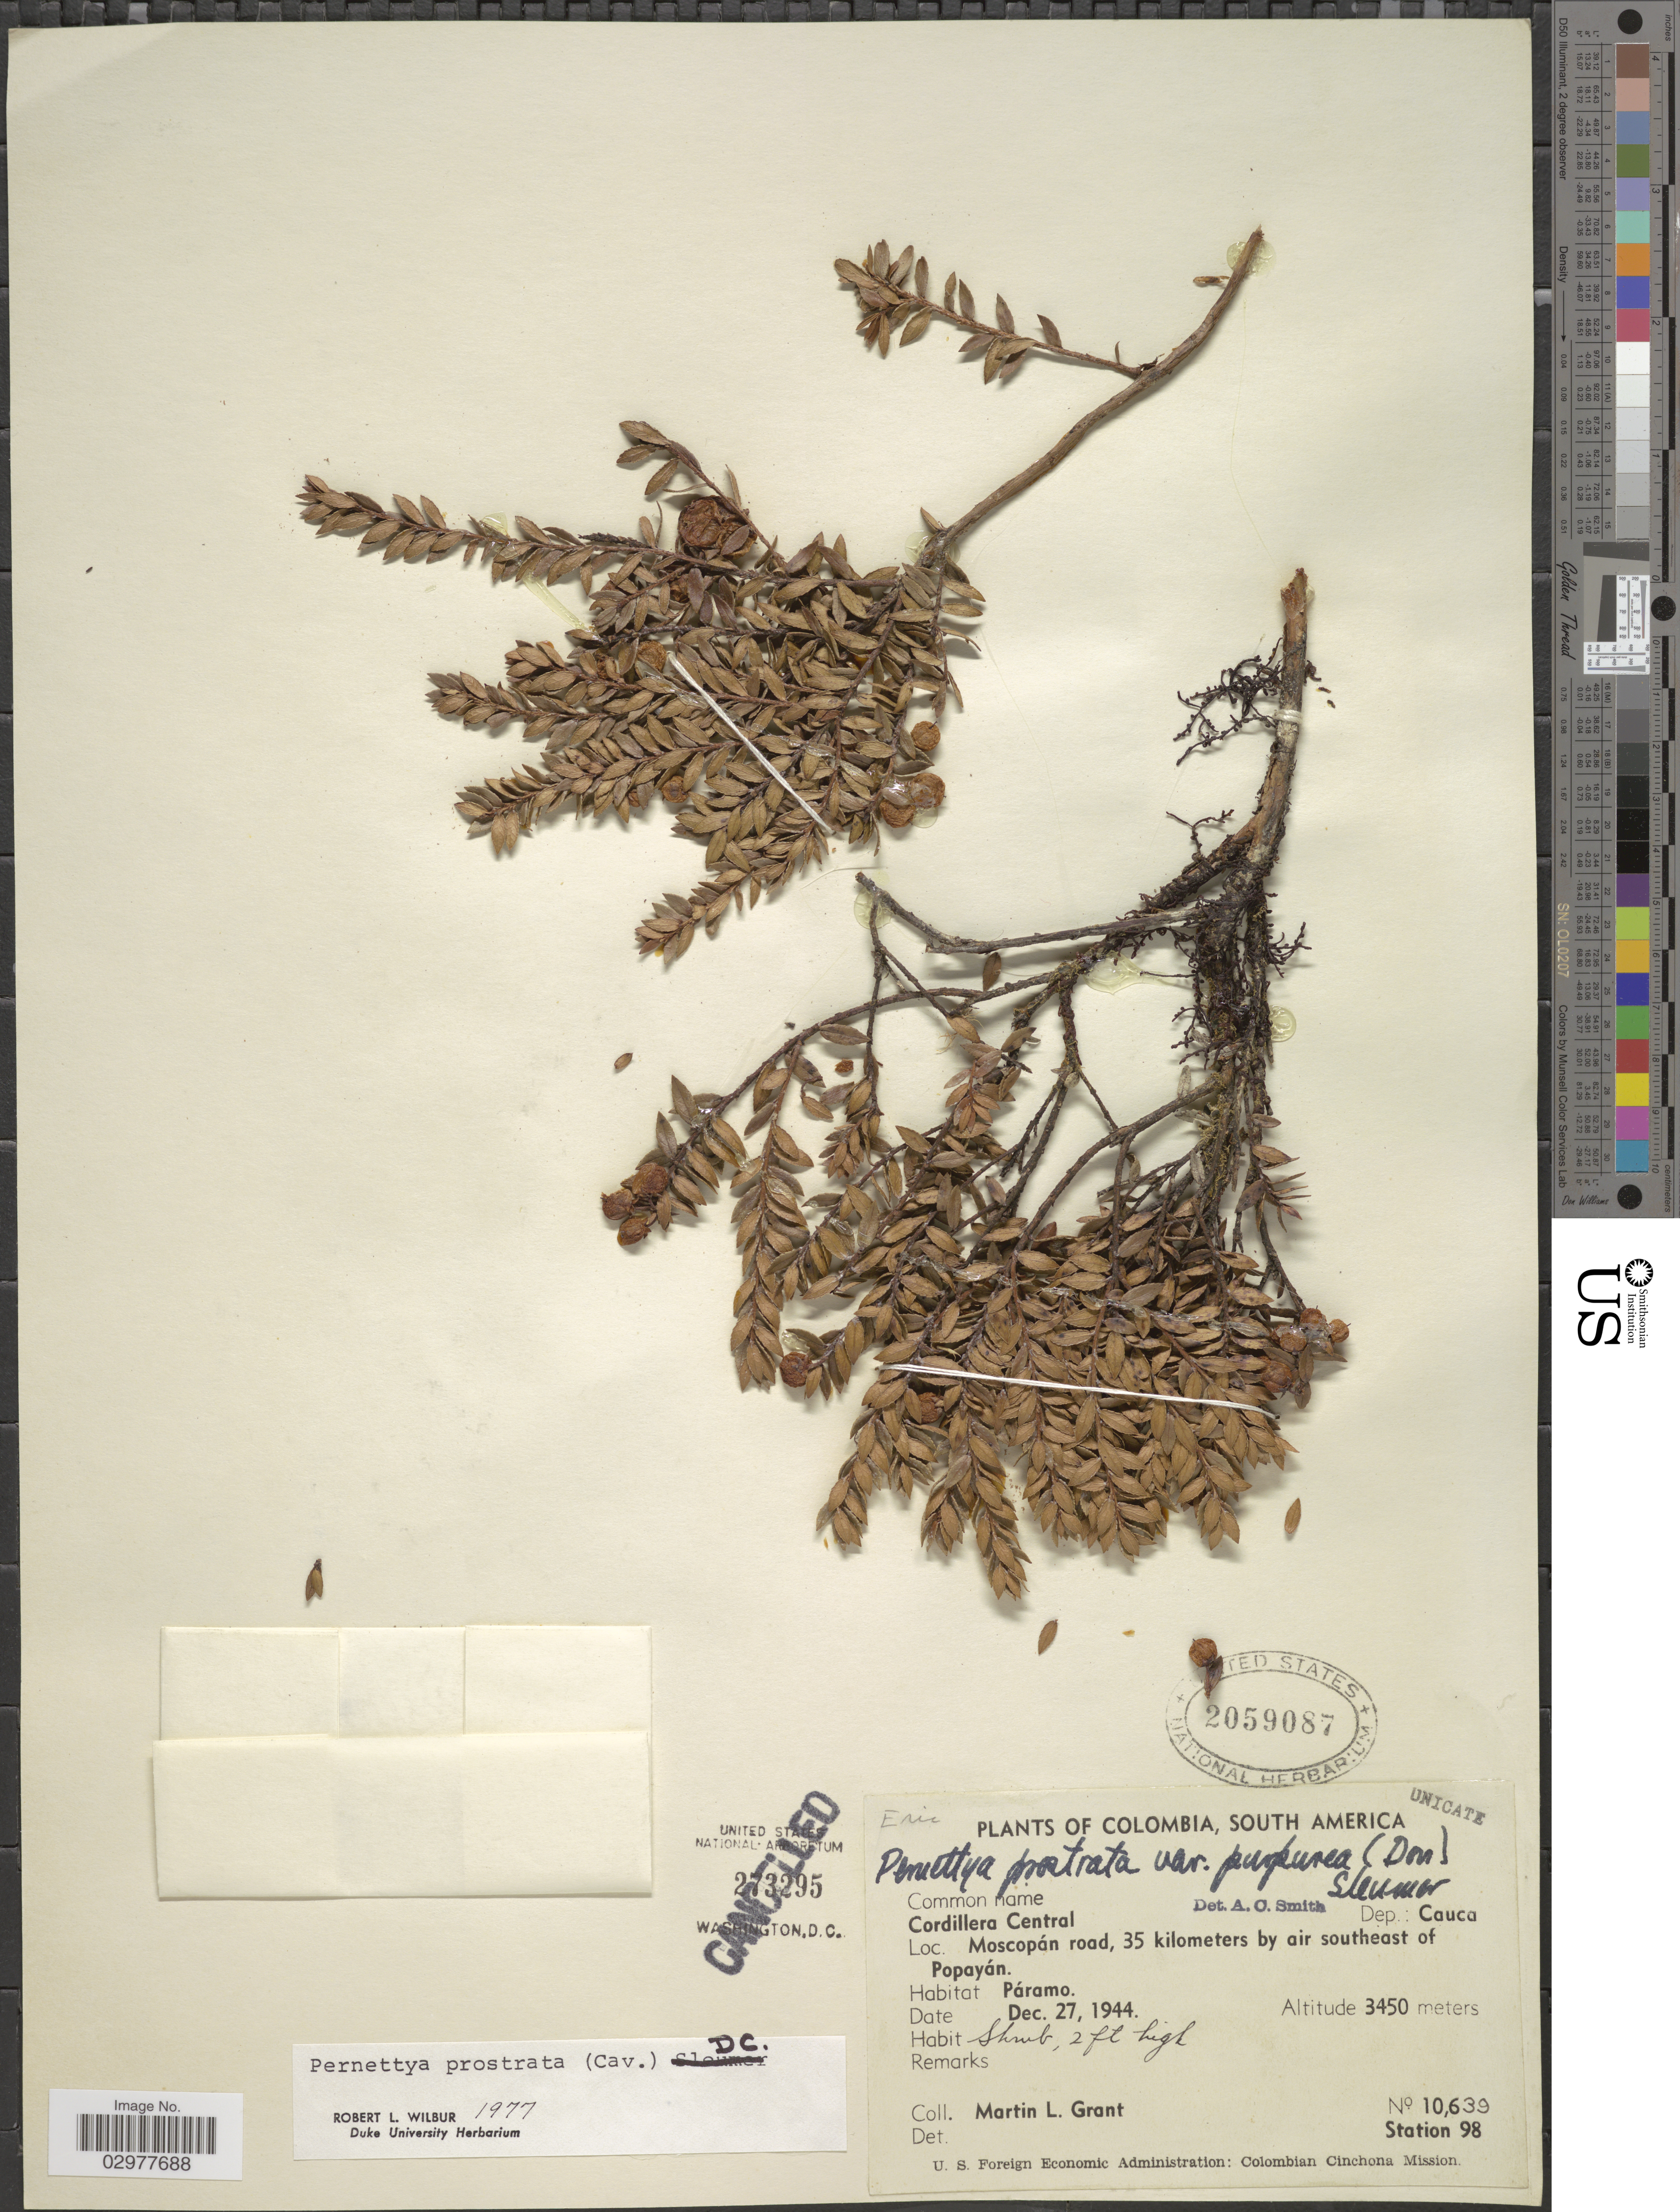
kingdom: Plantae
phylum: Tracheophyta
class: Magnoliopsida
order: Ericales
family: Ericaceae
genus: Pernettya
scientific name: Pernettya prostrata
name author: (Cav.) DC.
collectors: M. L. Grant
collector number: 10639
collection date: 1944-12-27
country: Colombia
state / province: Cauca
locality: Cordillera Central, Dep.: Cauca, Moscopán road, 35 kilometers by air southeast of Popayán.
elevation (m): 3450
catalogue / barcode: US 2059087